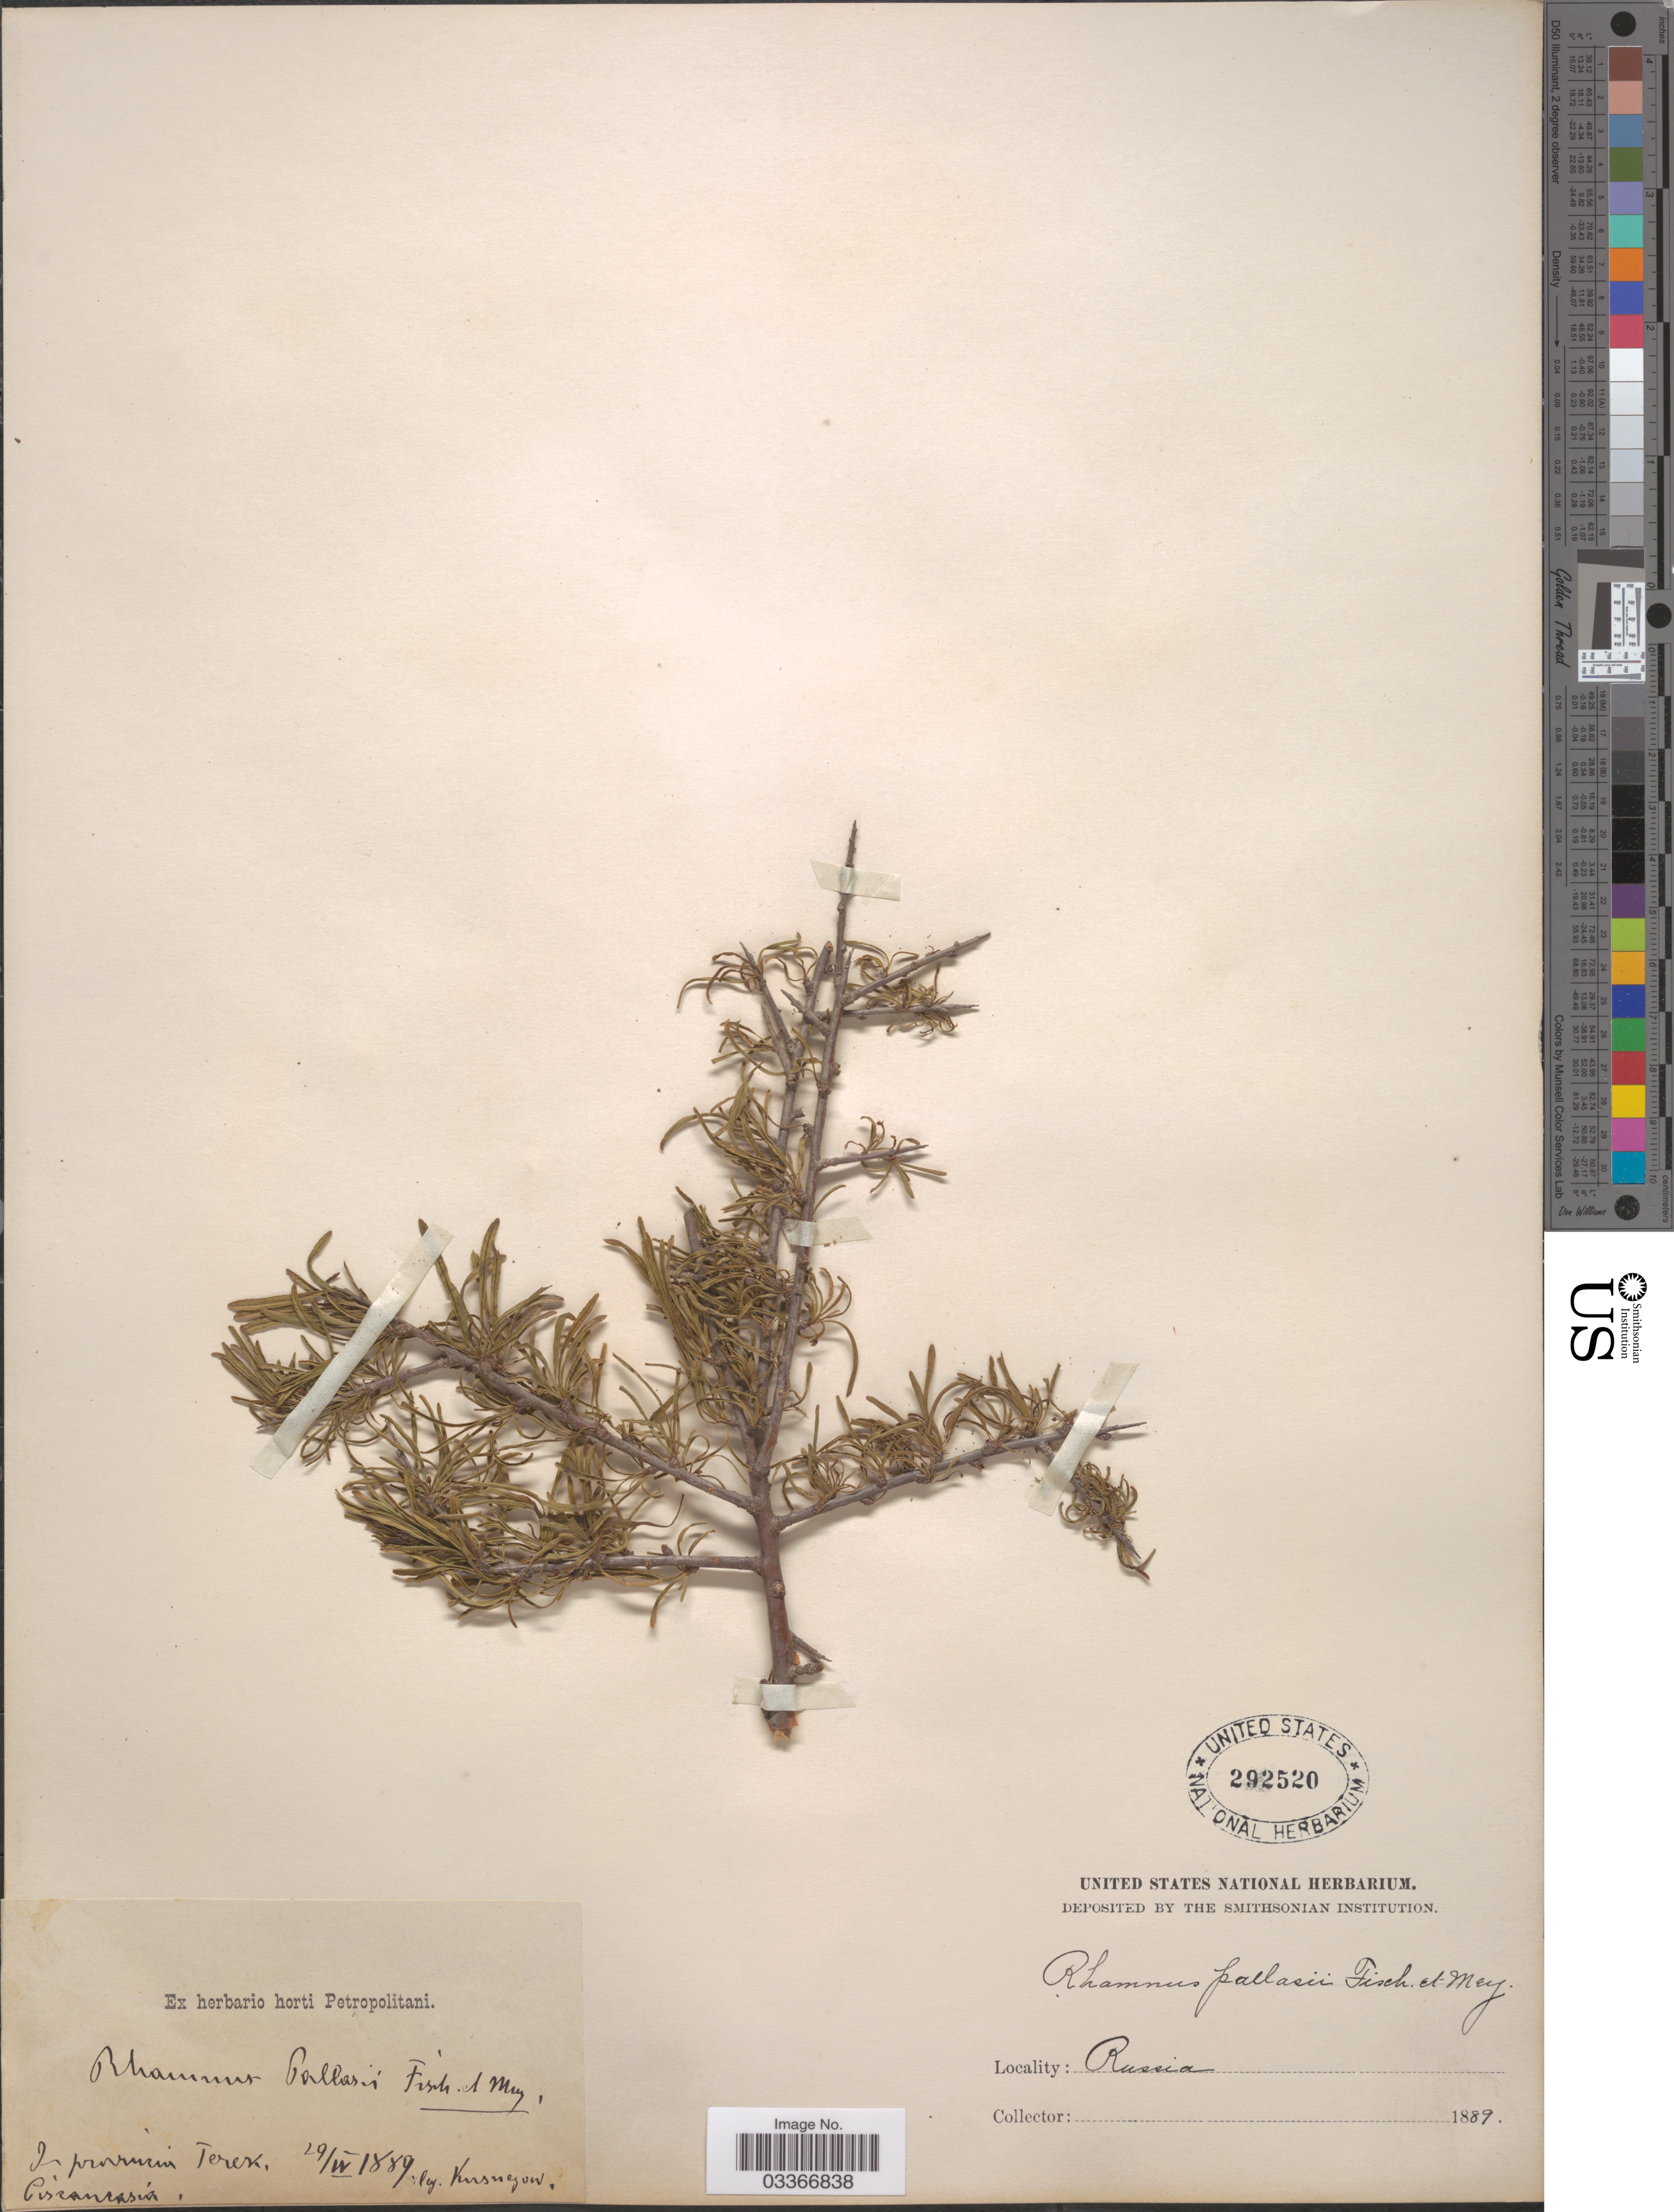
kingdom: Plantae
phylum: Tracheophyta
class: Magnoliopsida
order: Rosales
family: Rhamnaceae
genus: Rhamnus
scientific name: Rhamnus pallasii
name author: Fisch. & C.A. Mey.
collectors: Kursnezow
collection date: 1889-04-29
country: Russian Federation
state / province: Stavropol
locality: In provincia Terek. Ciscancasia.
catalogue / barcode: US 292520